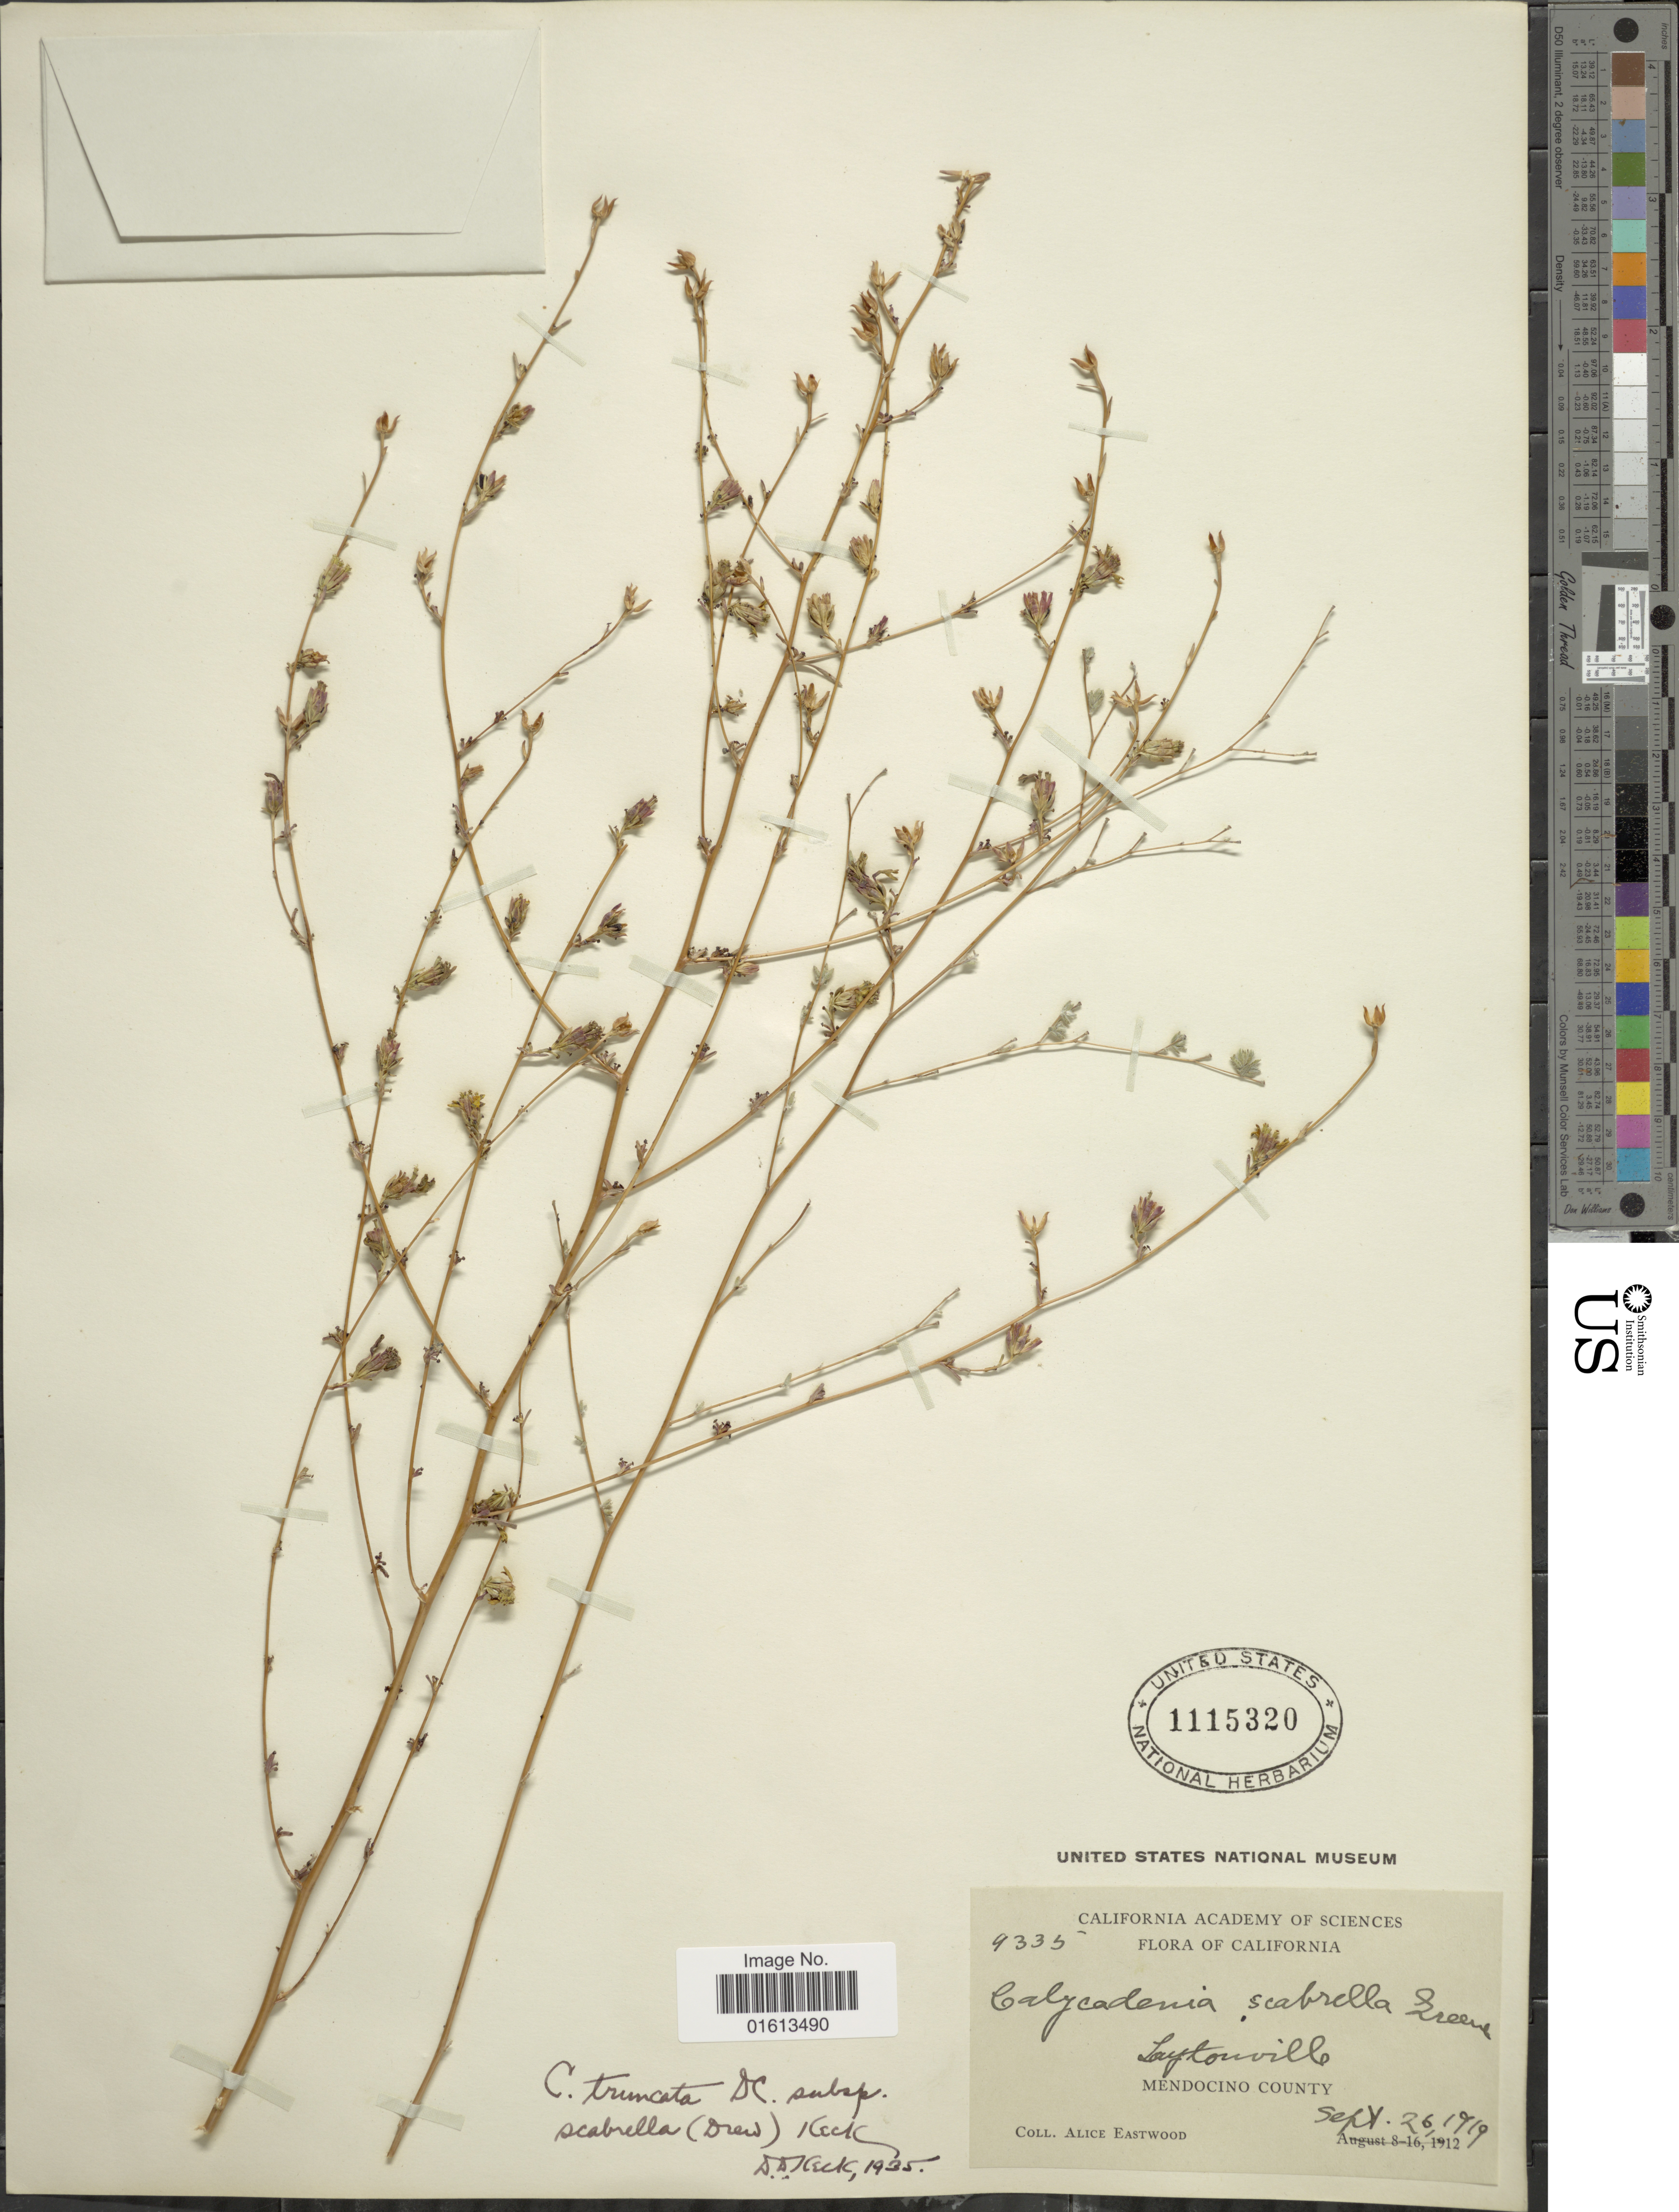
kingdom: Plantae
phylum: Tracheophyta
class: Magnoliopsida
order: Asterales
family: Asteraceae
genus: Calycadenia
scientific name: Calycadenia truncata subsp. scabrella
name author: (Drew) D.D. Keck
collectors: A. Eastwood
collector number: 9335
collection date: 1919-09-26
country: United States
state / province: California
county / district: Mendocino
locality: Laytonville, Mendocino County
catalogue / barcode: US 1115320